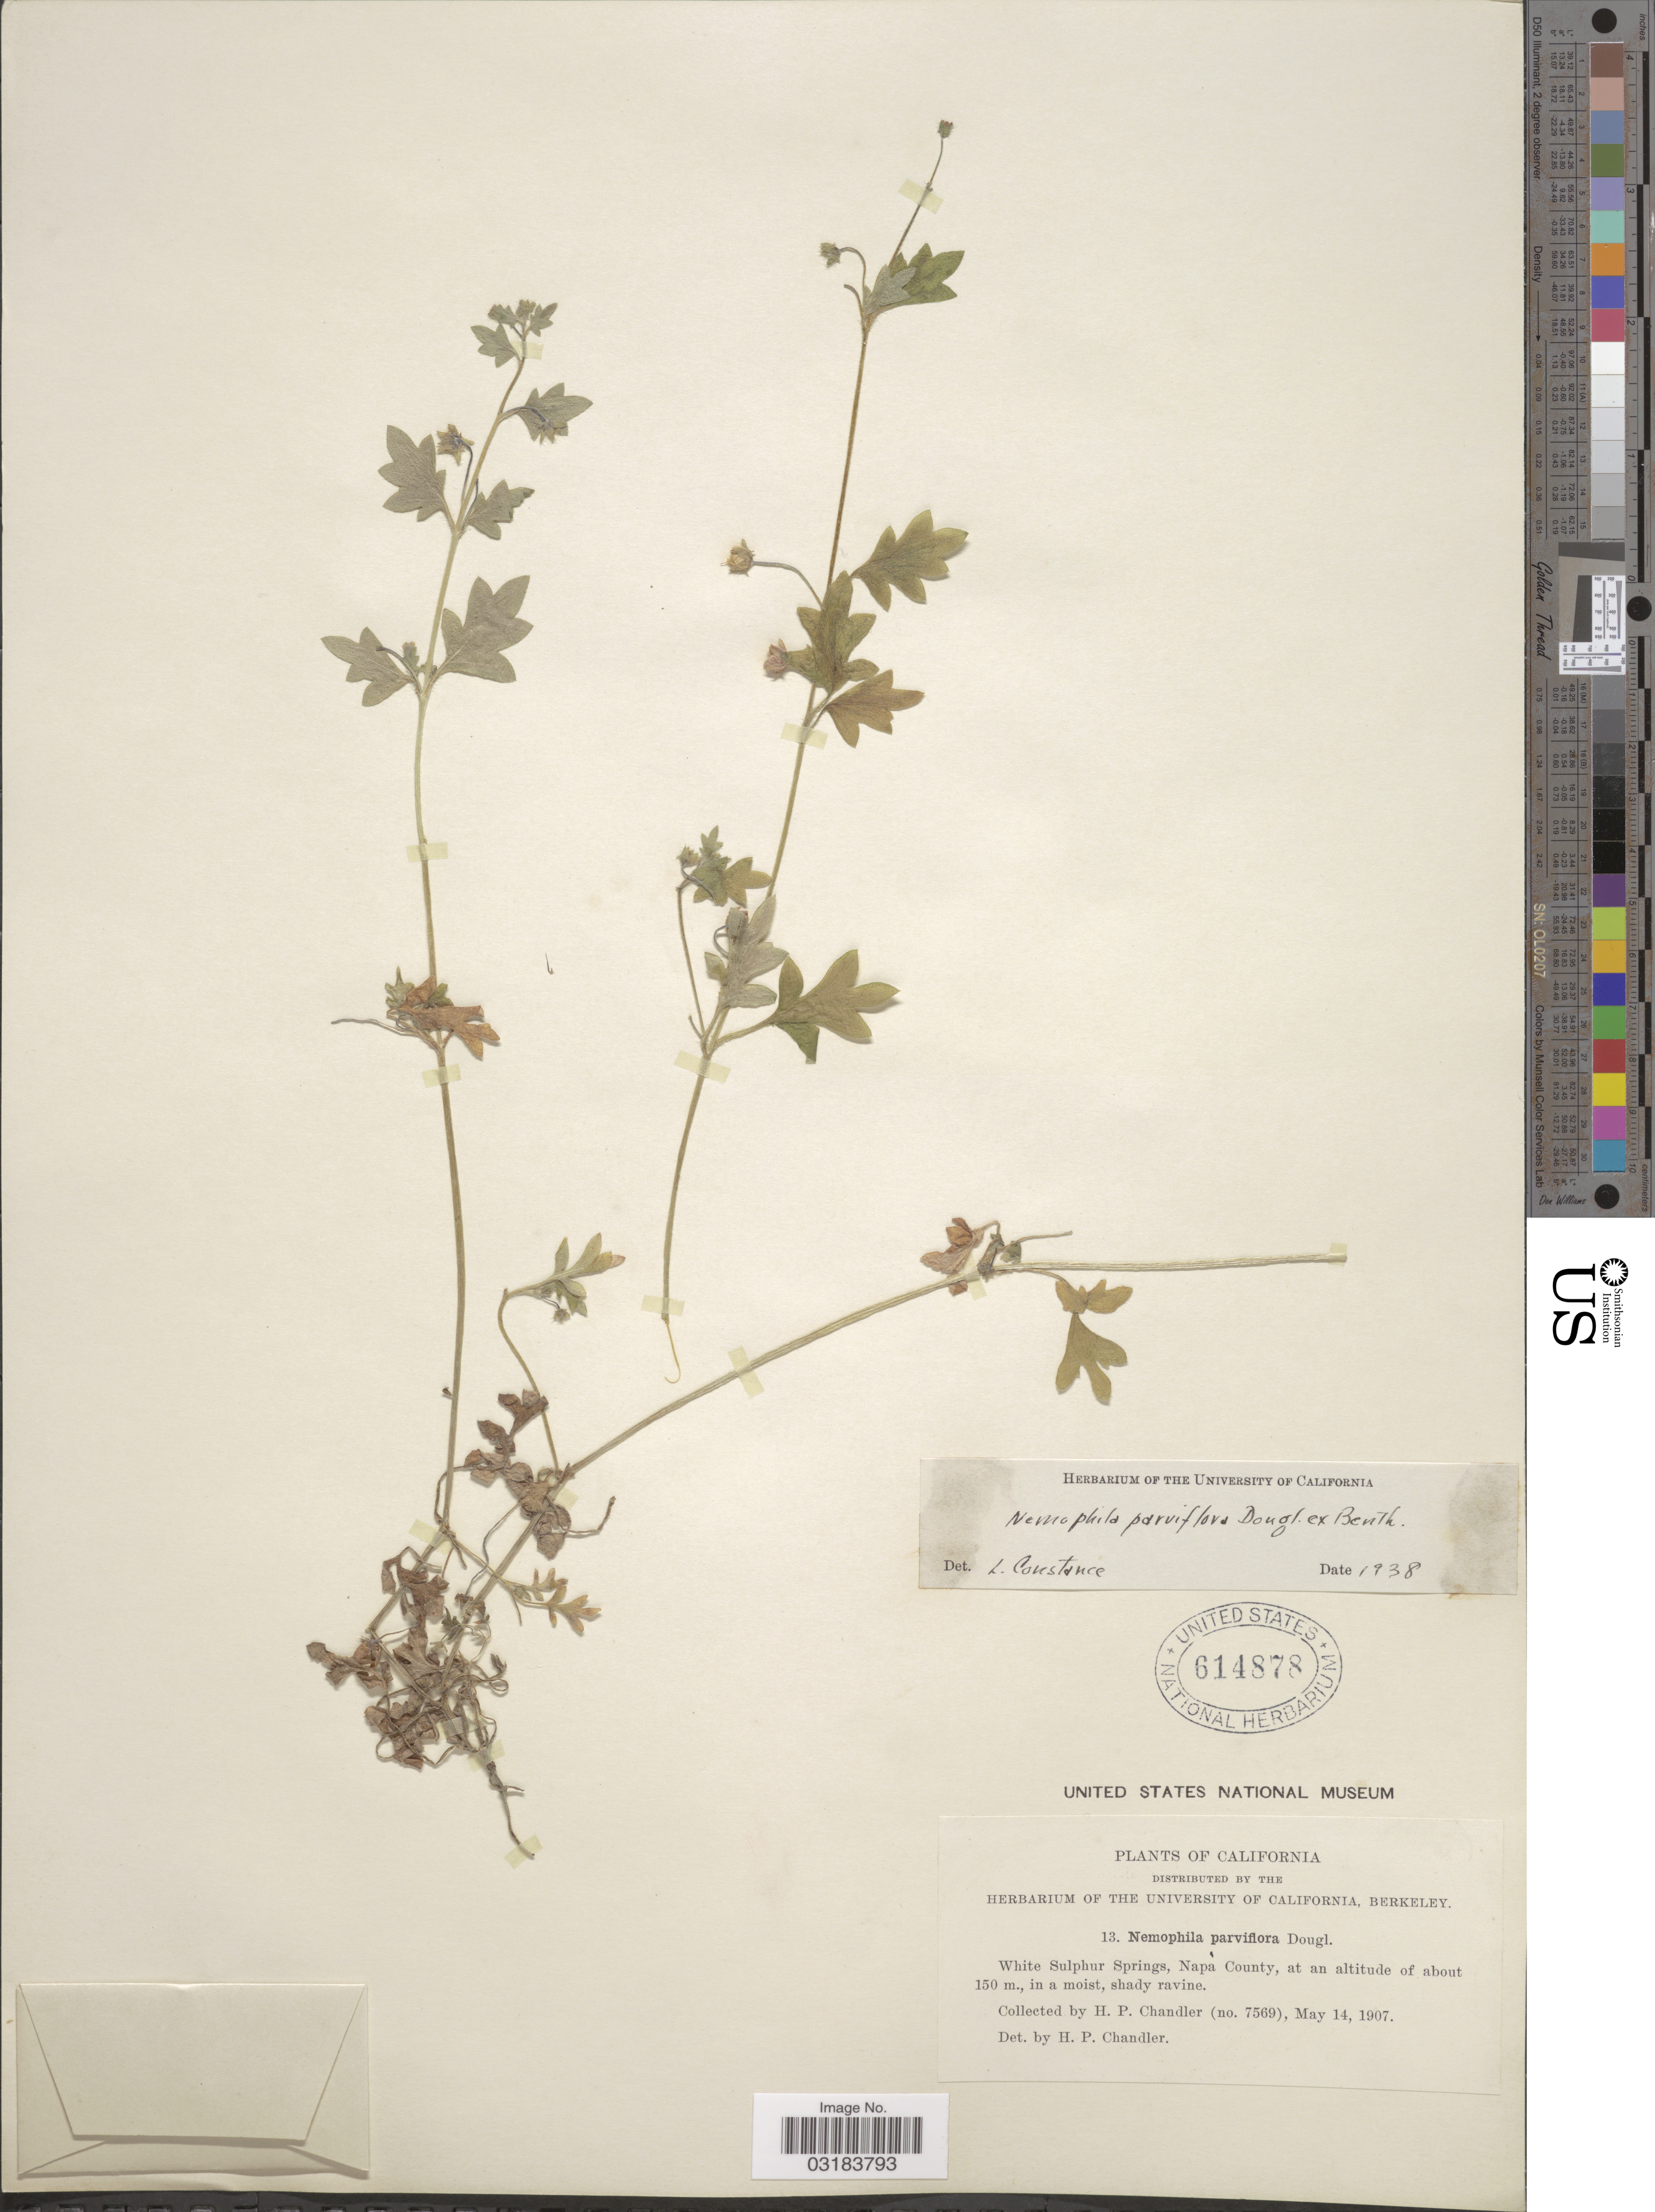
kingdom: Plantae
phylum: Tracheophyta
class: Magnoliopsida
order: Boraginales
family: Hydrophyllaceae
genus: Nemophila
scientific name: Nemophila parviflora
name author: Douglas ex Benth.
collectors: H. Chandler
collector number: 7569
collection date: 1907-05-14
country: United States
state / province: California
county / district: Napa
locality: White Sulphur Springs, Napa County.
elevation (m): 150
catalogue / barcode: US 614878